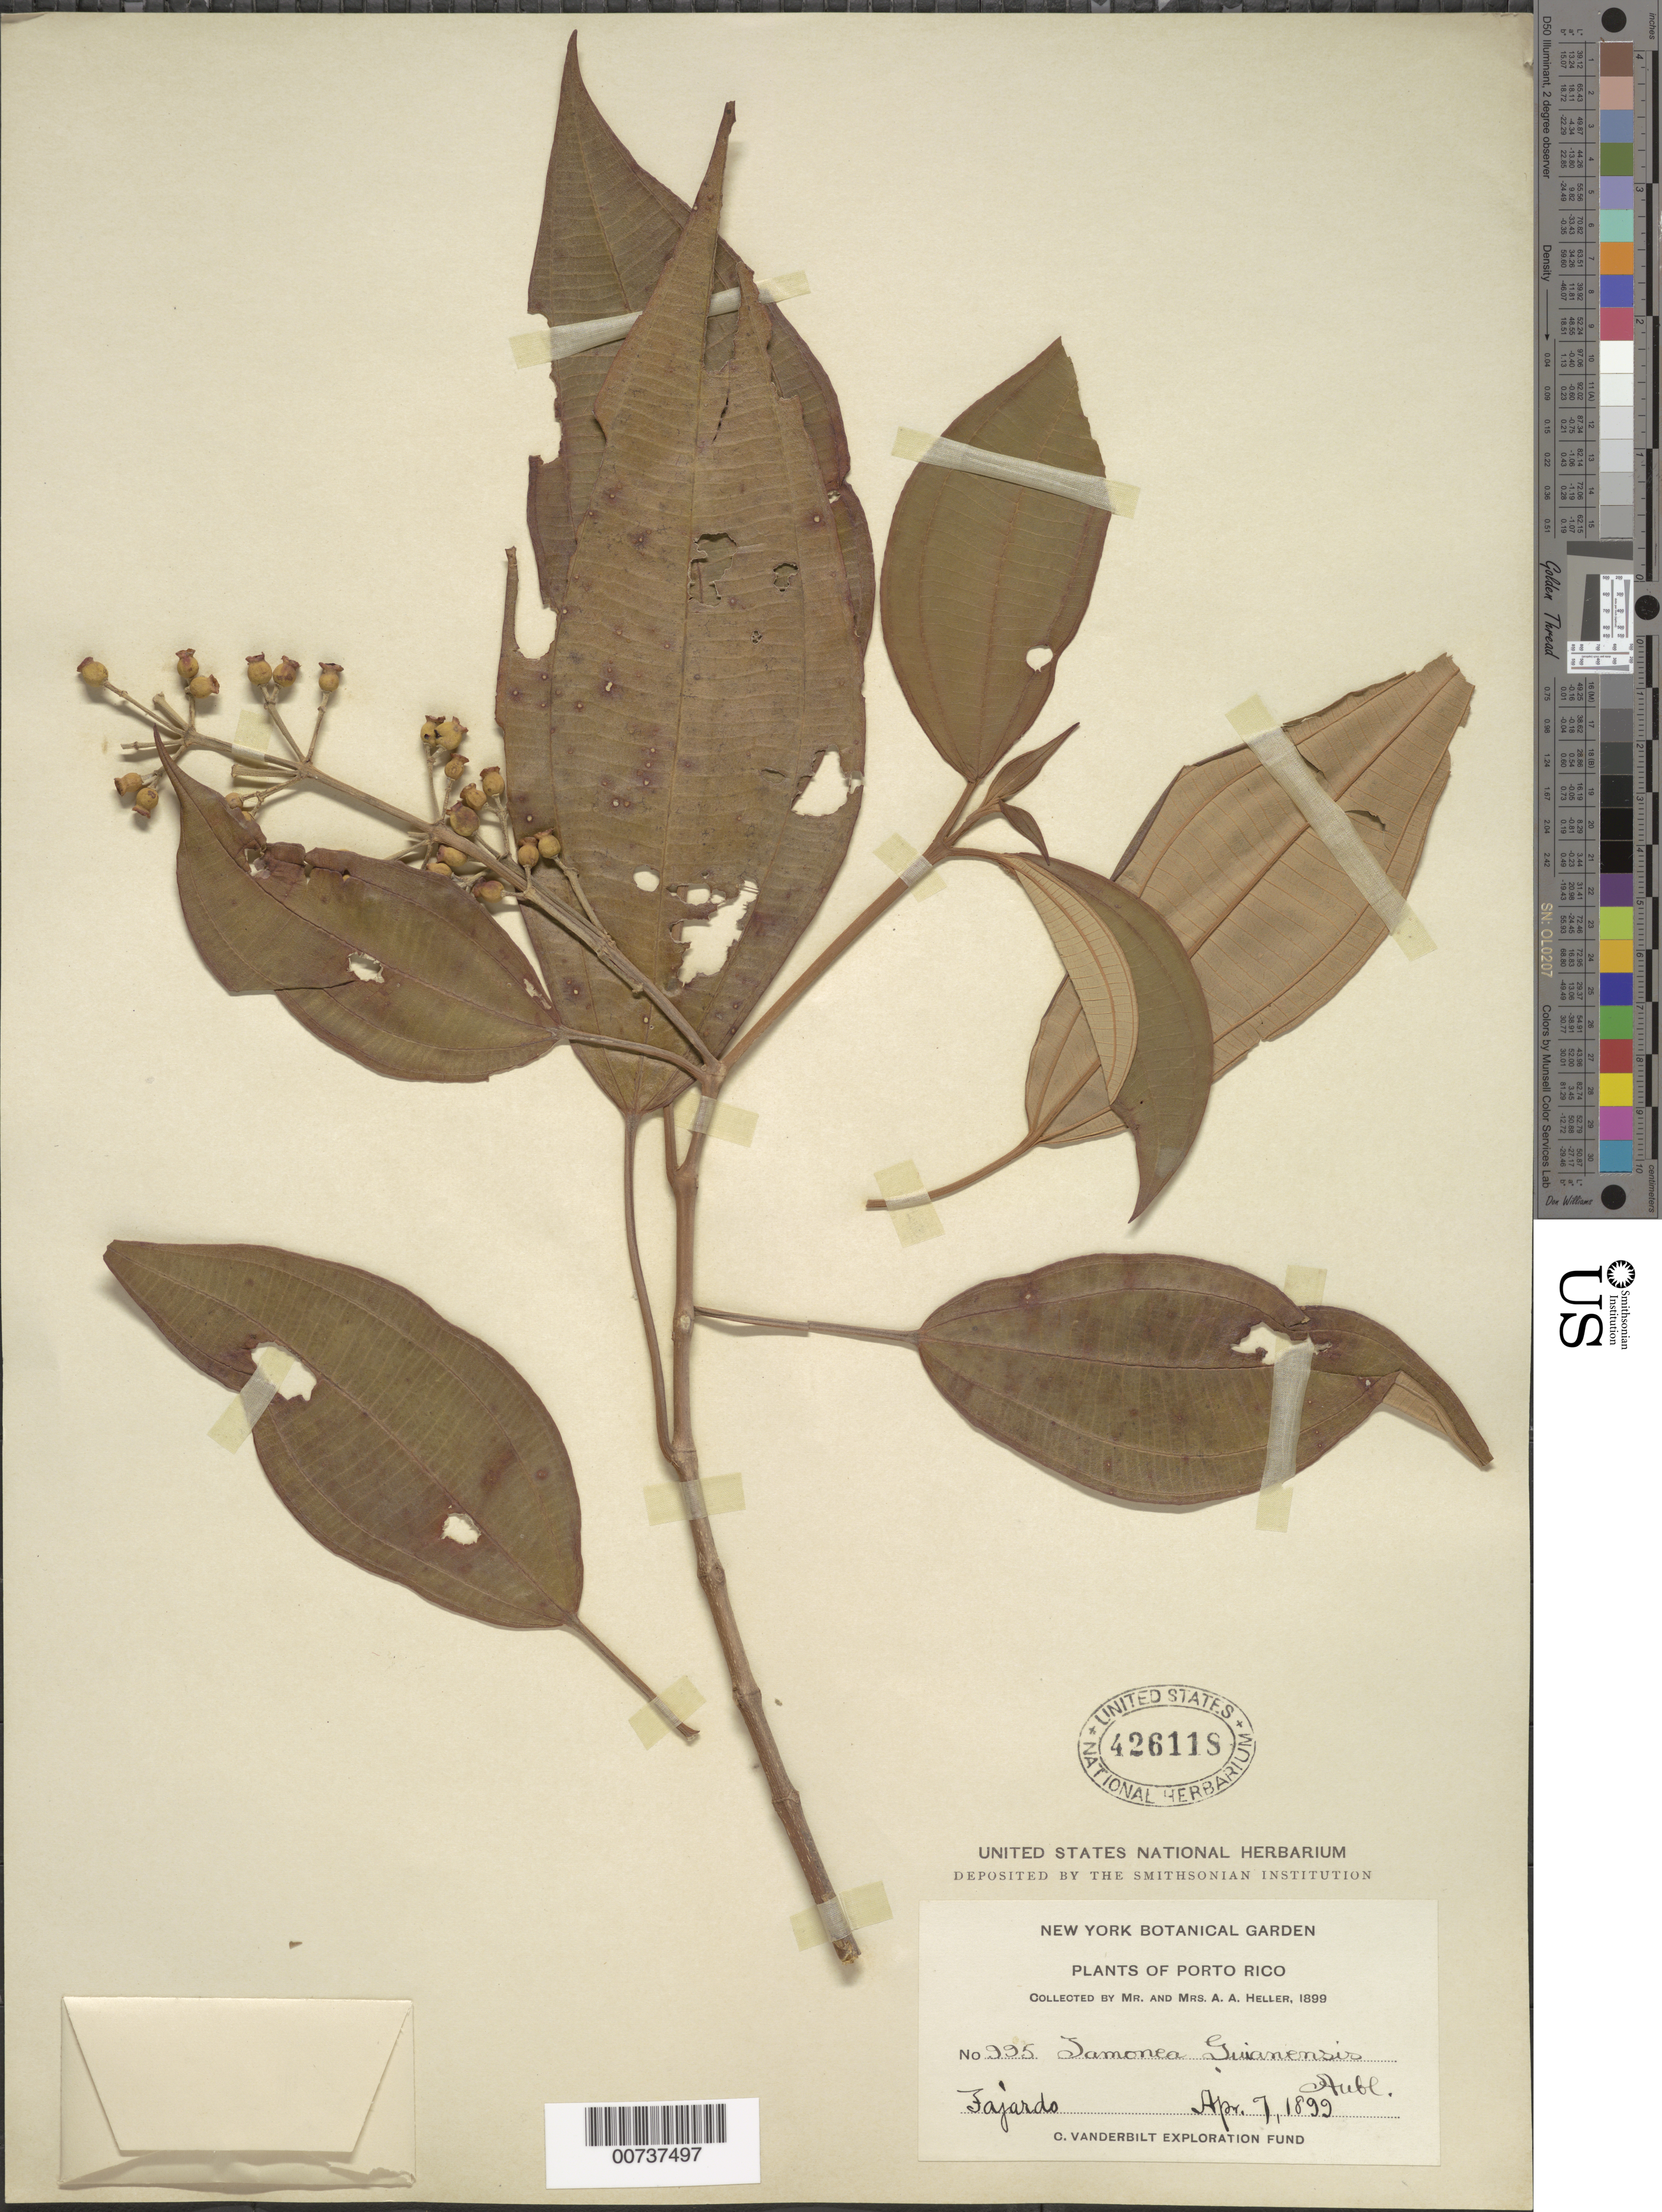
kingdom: Plantae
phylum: Tracheophyta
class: Magnoliopsida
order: Myrtales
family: Melastomataceae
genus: Miconia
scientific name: Miconia mirabilis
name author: (Aubl.) L.O. Williams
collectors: A. A. Heller & E. G. Heller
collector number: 995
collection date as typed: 07 Apr 1899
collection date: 1899-04-07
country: Puerto Rico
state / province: Fajardo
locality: Fajardo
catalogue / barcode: US 426118